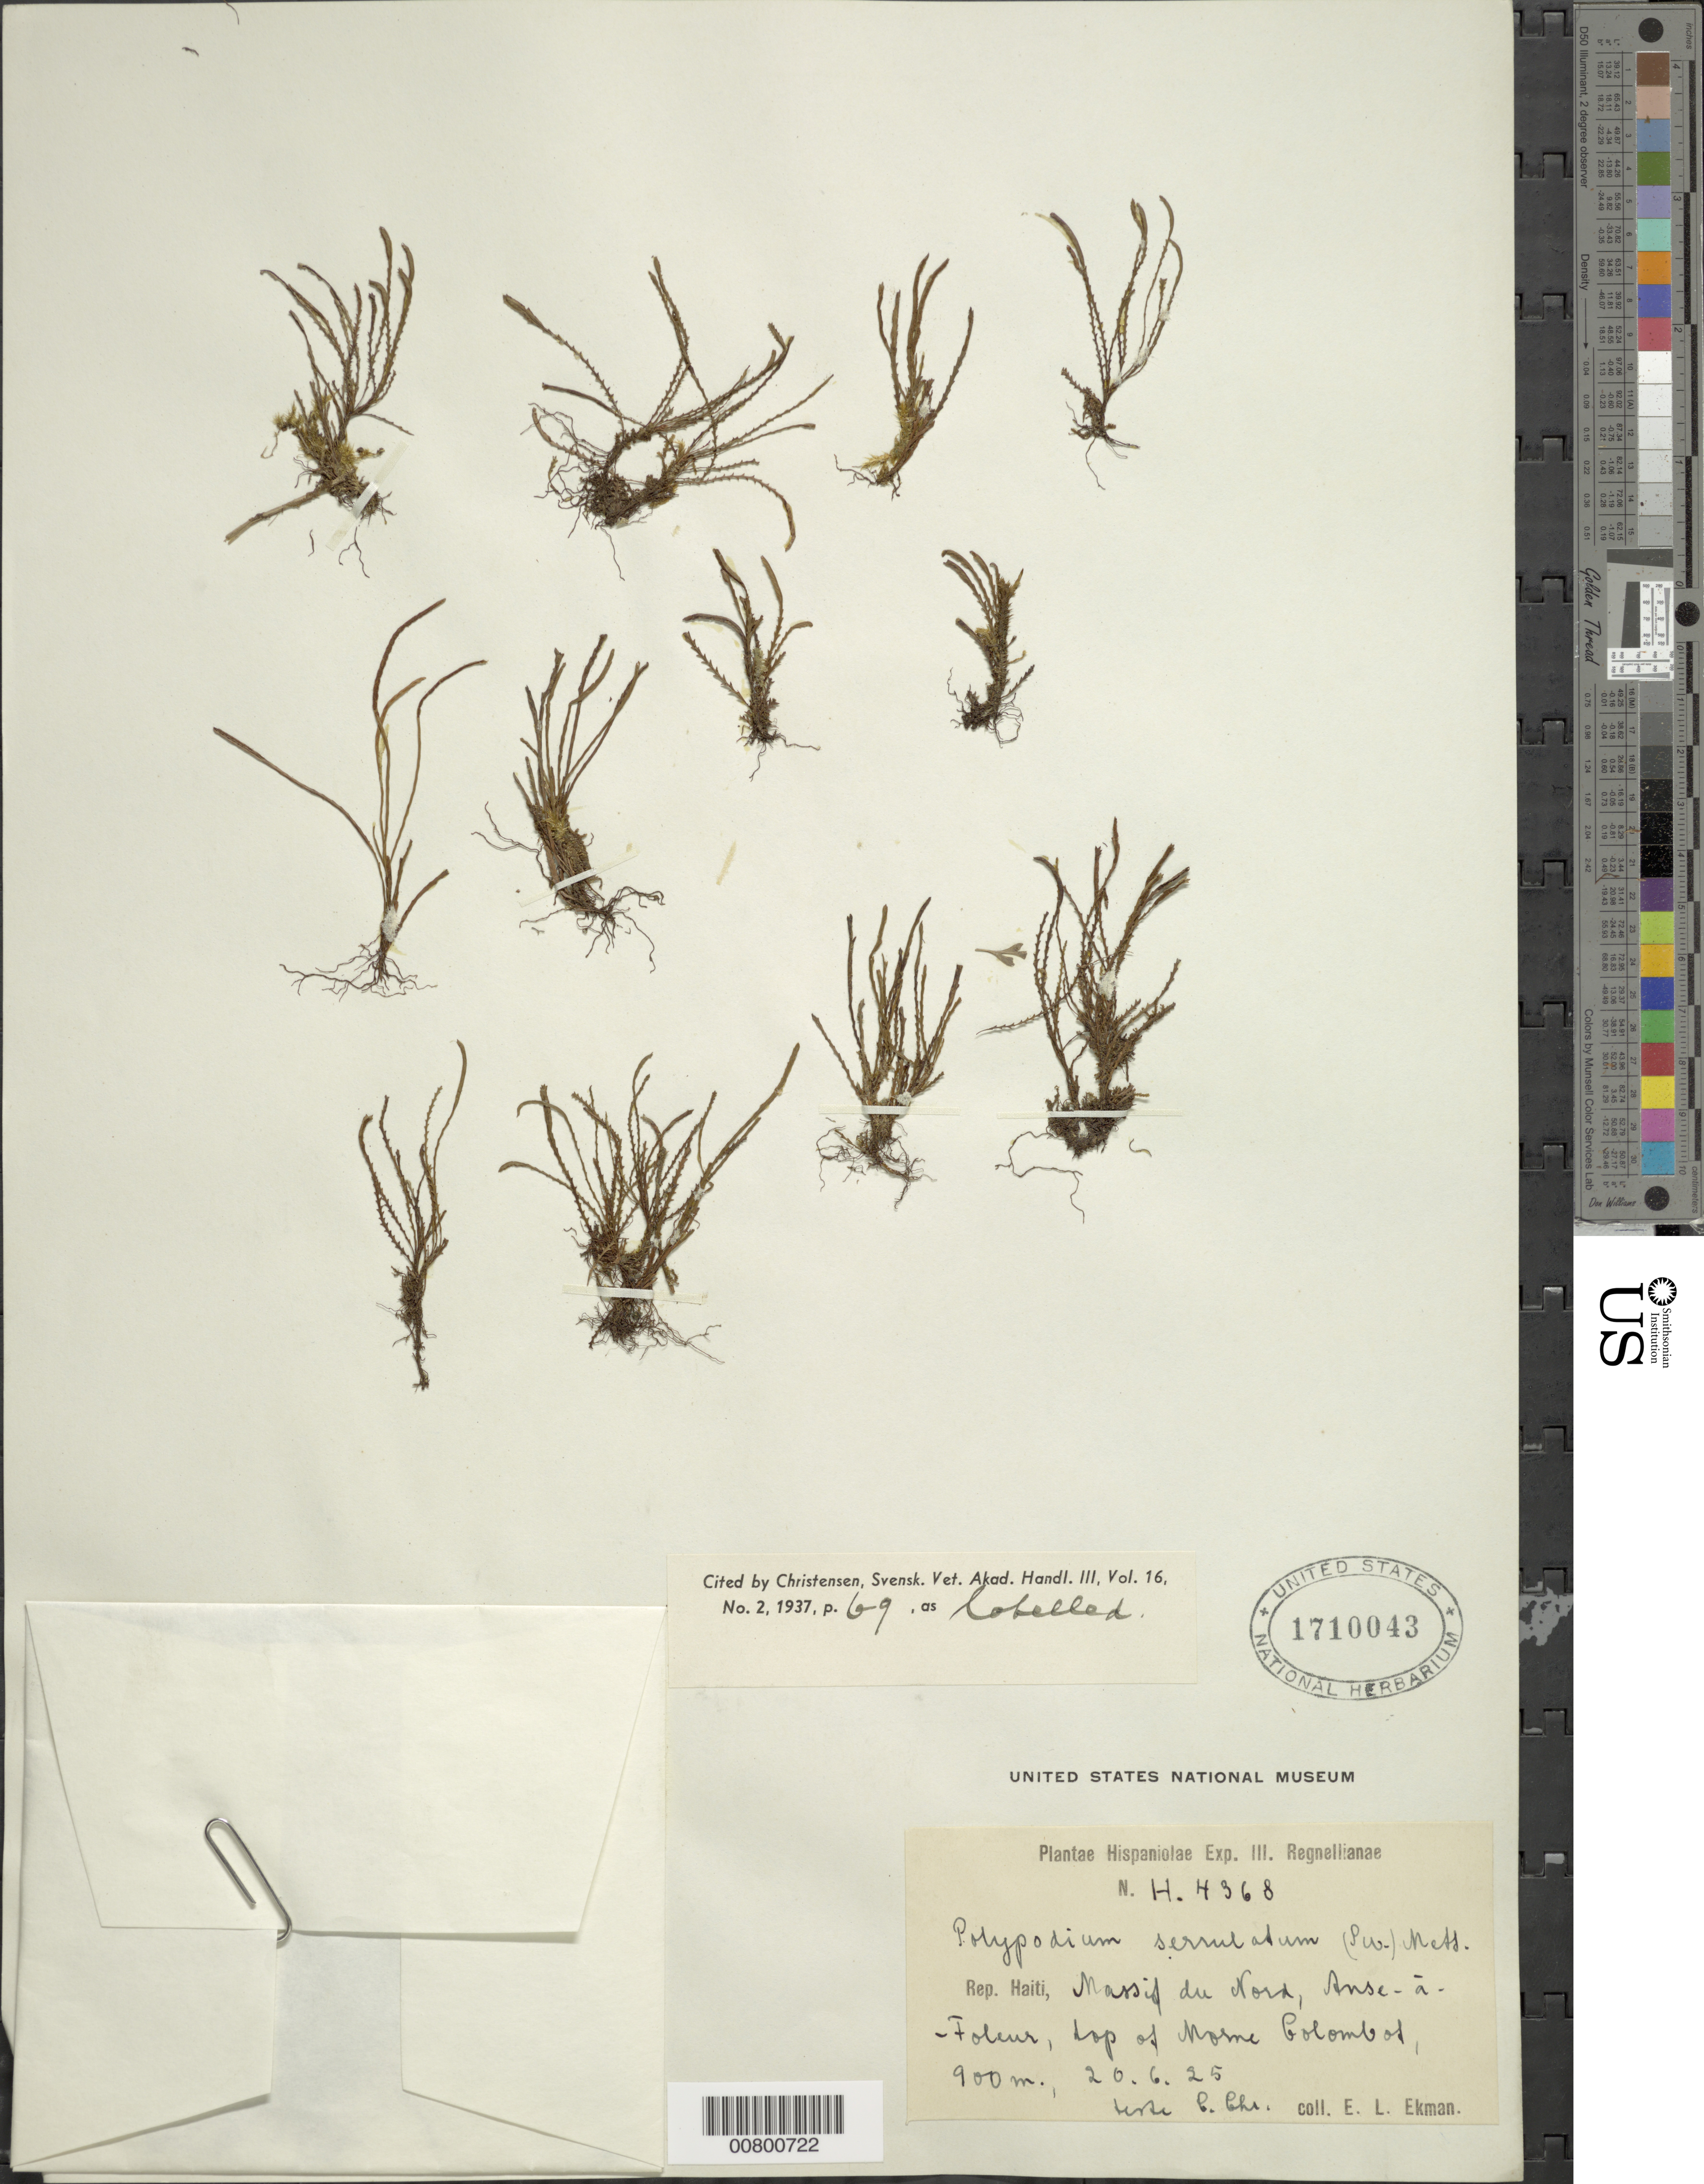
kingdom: Plantae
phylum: Tracheophyta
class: Polypodiopsida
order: Polypodiales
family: Polypodiaceae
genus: Cochlidium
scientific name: Cochlidium serrulatum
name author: (Sw.) L.E. Bishop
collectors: E. L. Ekman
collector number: H 4368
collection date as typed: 20 Jun 1925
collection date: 1925-06-20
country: Haiti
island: Hispaniola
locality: Massif du Nord, Anse à Foleur, top of Morne Colombeaú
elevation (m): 900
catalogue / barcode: US 1710043